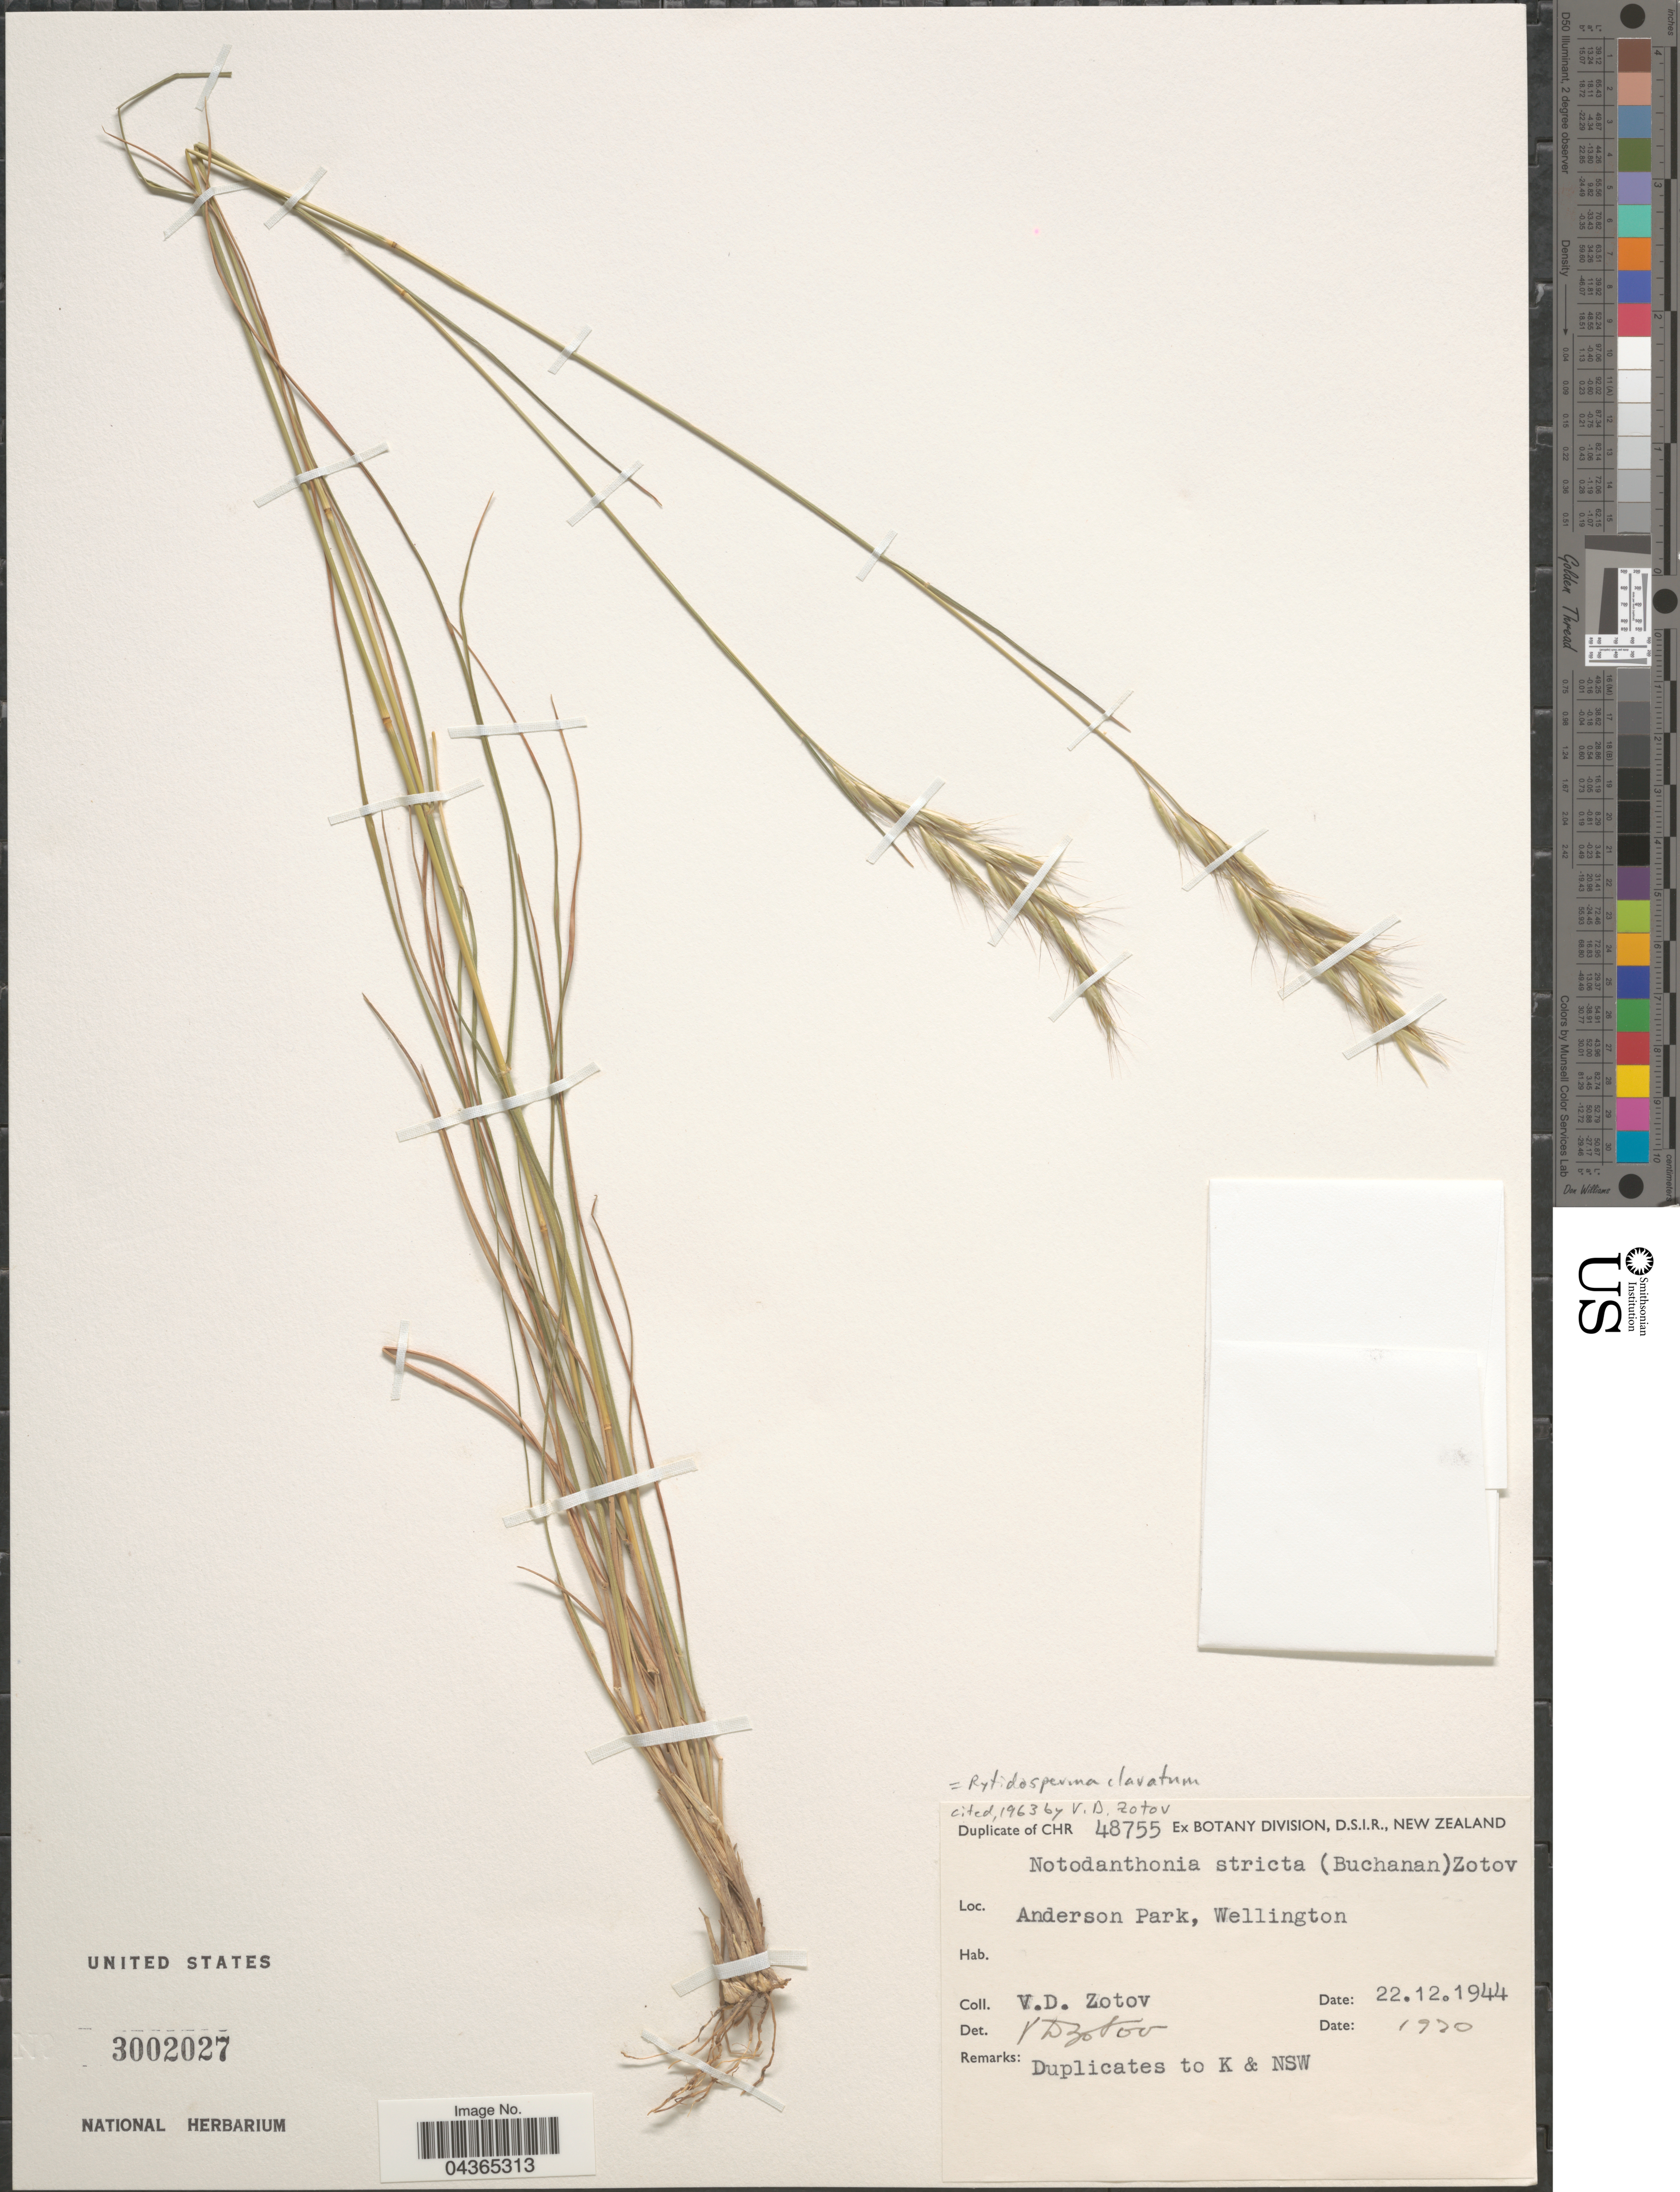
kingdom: Plantae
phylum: Tracheophyta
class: Liliopsida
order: Poales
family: Poaceae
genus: Rytidosperma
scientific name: Rytidosperma clavatum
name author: (Zotov) Connor & Edgar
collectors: V. Zotov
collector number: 48755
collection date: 1944-12-22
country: New Zealand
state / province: Wellington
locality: Anderson Park.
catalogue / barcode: US 3002027